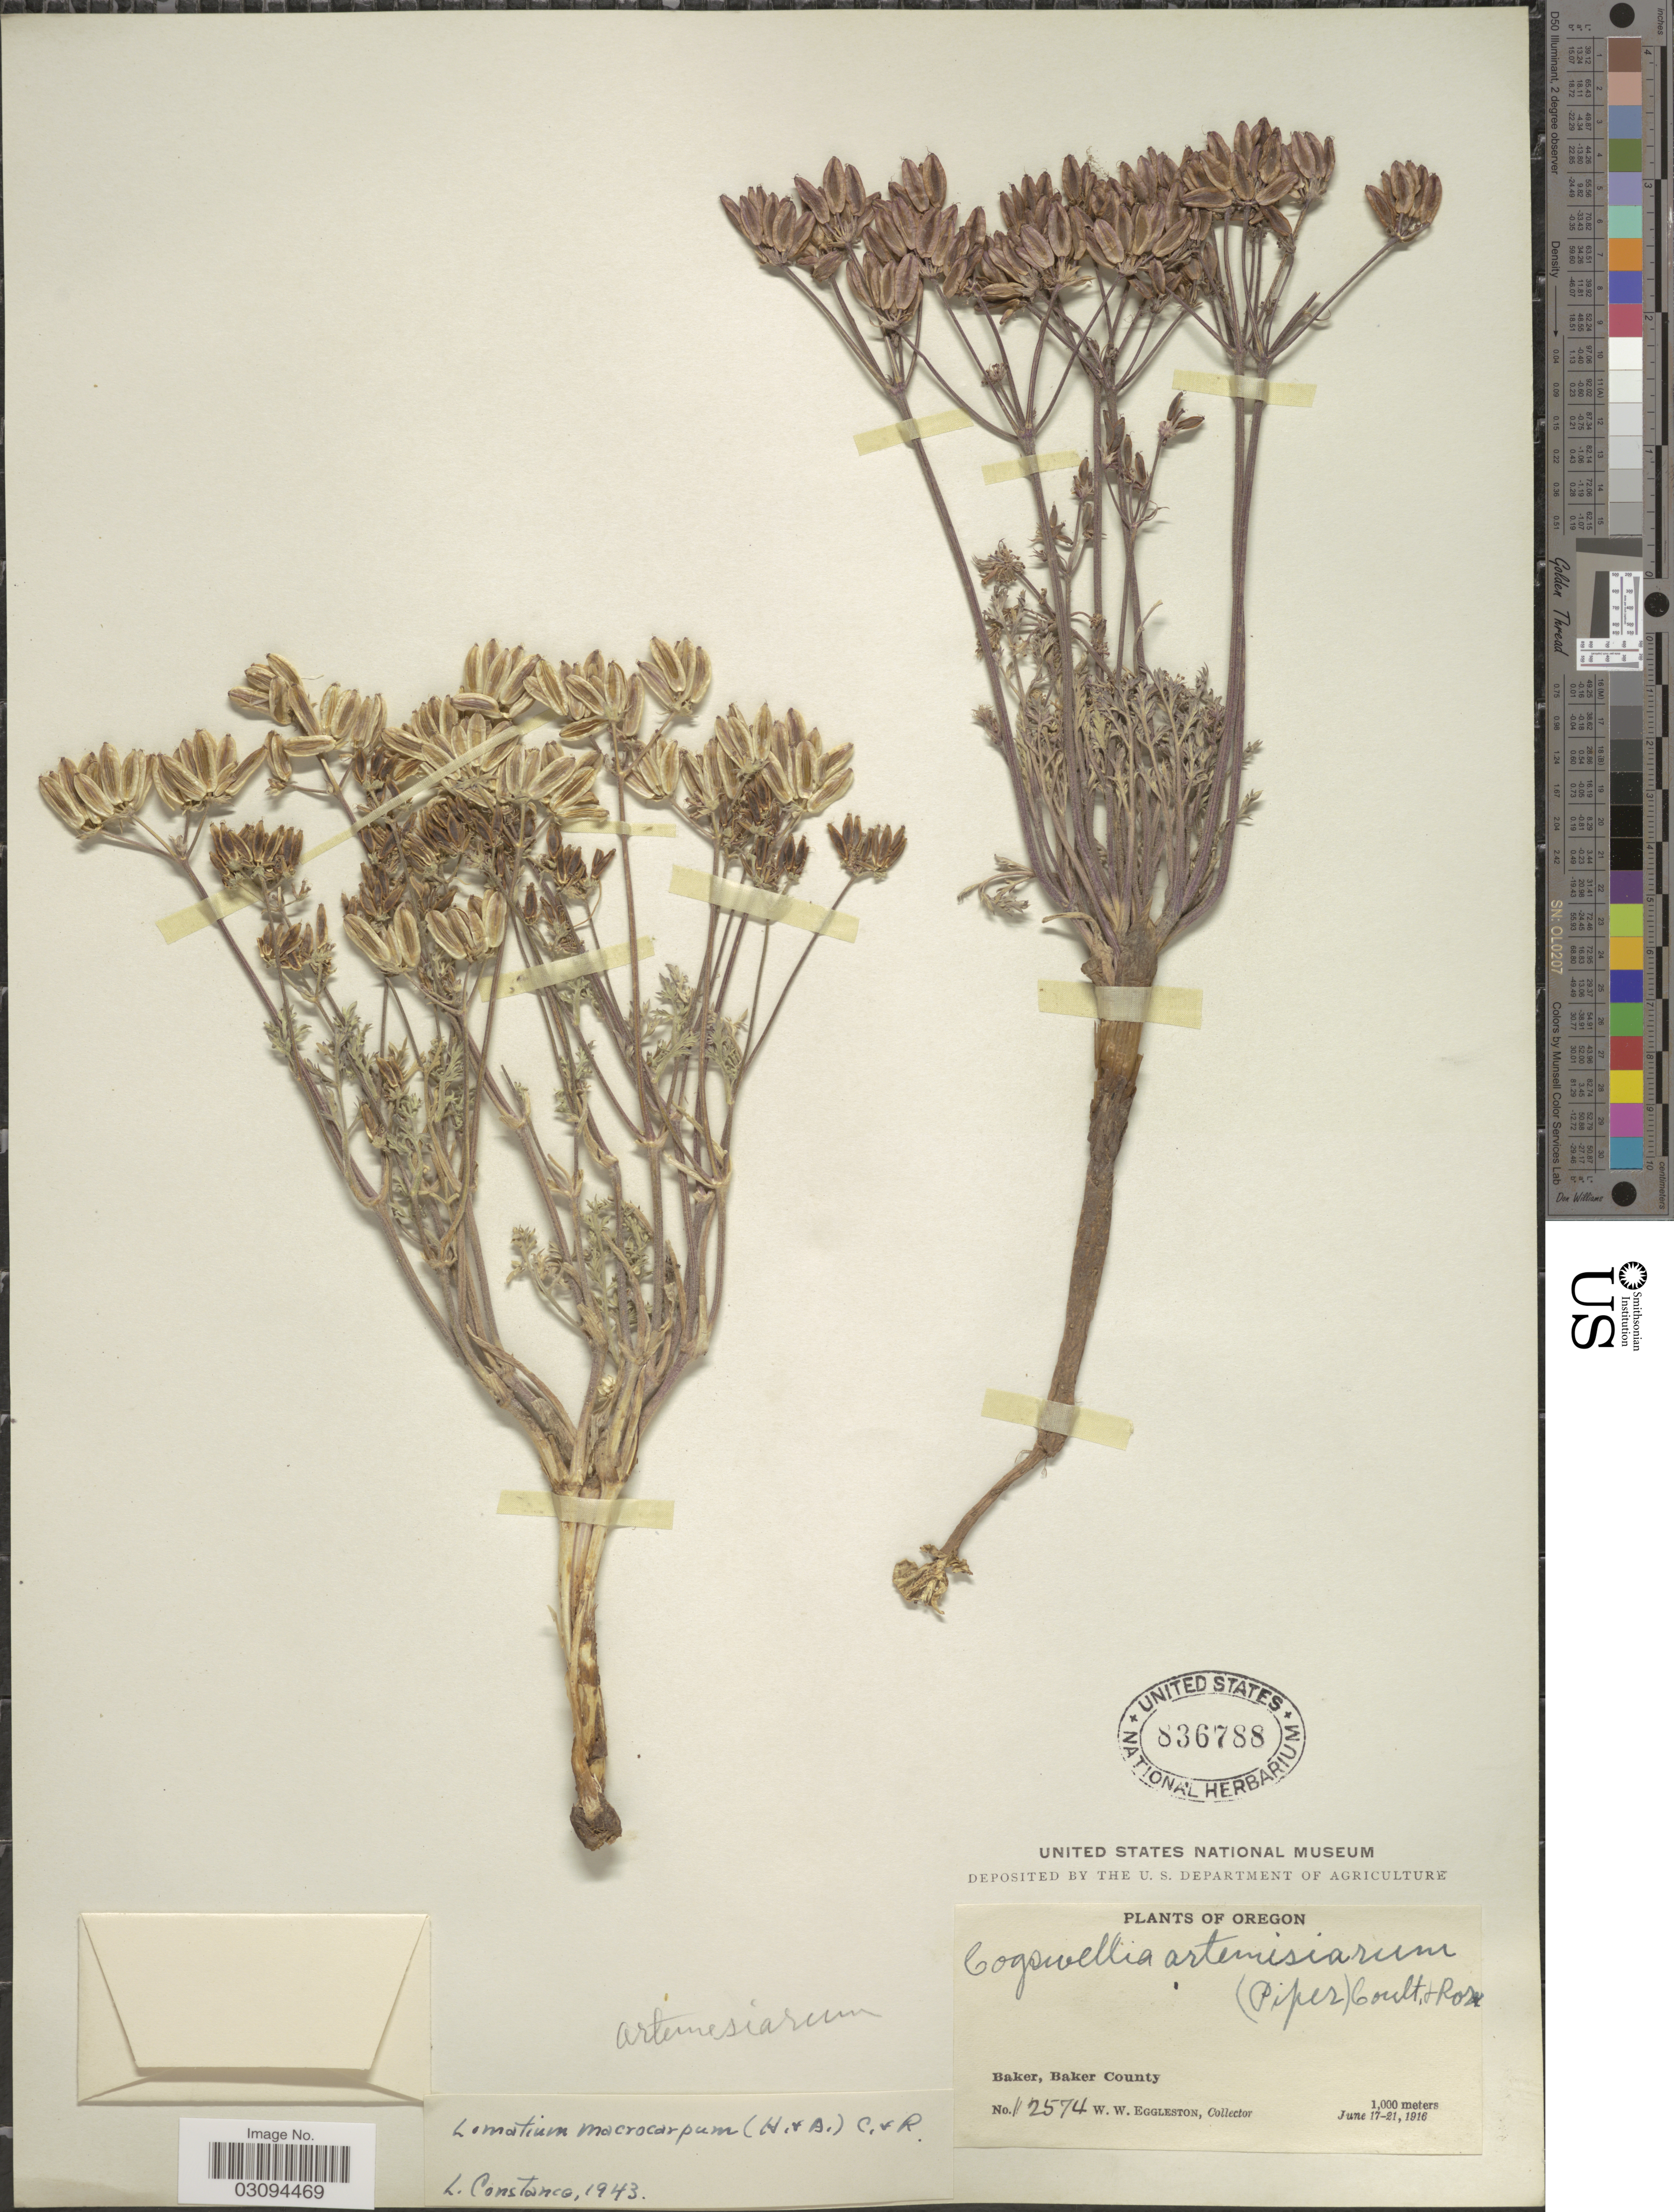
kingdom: Plantae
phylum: Tracheophyta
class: Magnoliopsida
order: Apiales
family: Apiaceae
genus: Lomatium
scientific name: Lomatium macrocarpum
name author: (Hook. et al.) J.M. Coult. & Rose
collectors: W. W. Eggleston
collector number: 12574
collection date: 1916-06-17/1916-06-21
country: United States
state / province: Oregon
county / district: Baker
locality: Baker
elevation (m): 1000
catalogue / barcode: US 836788